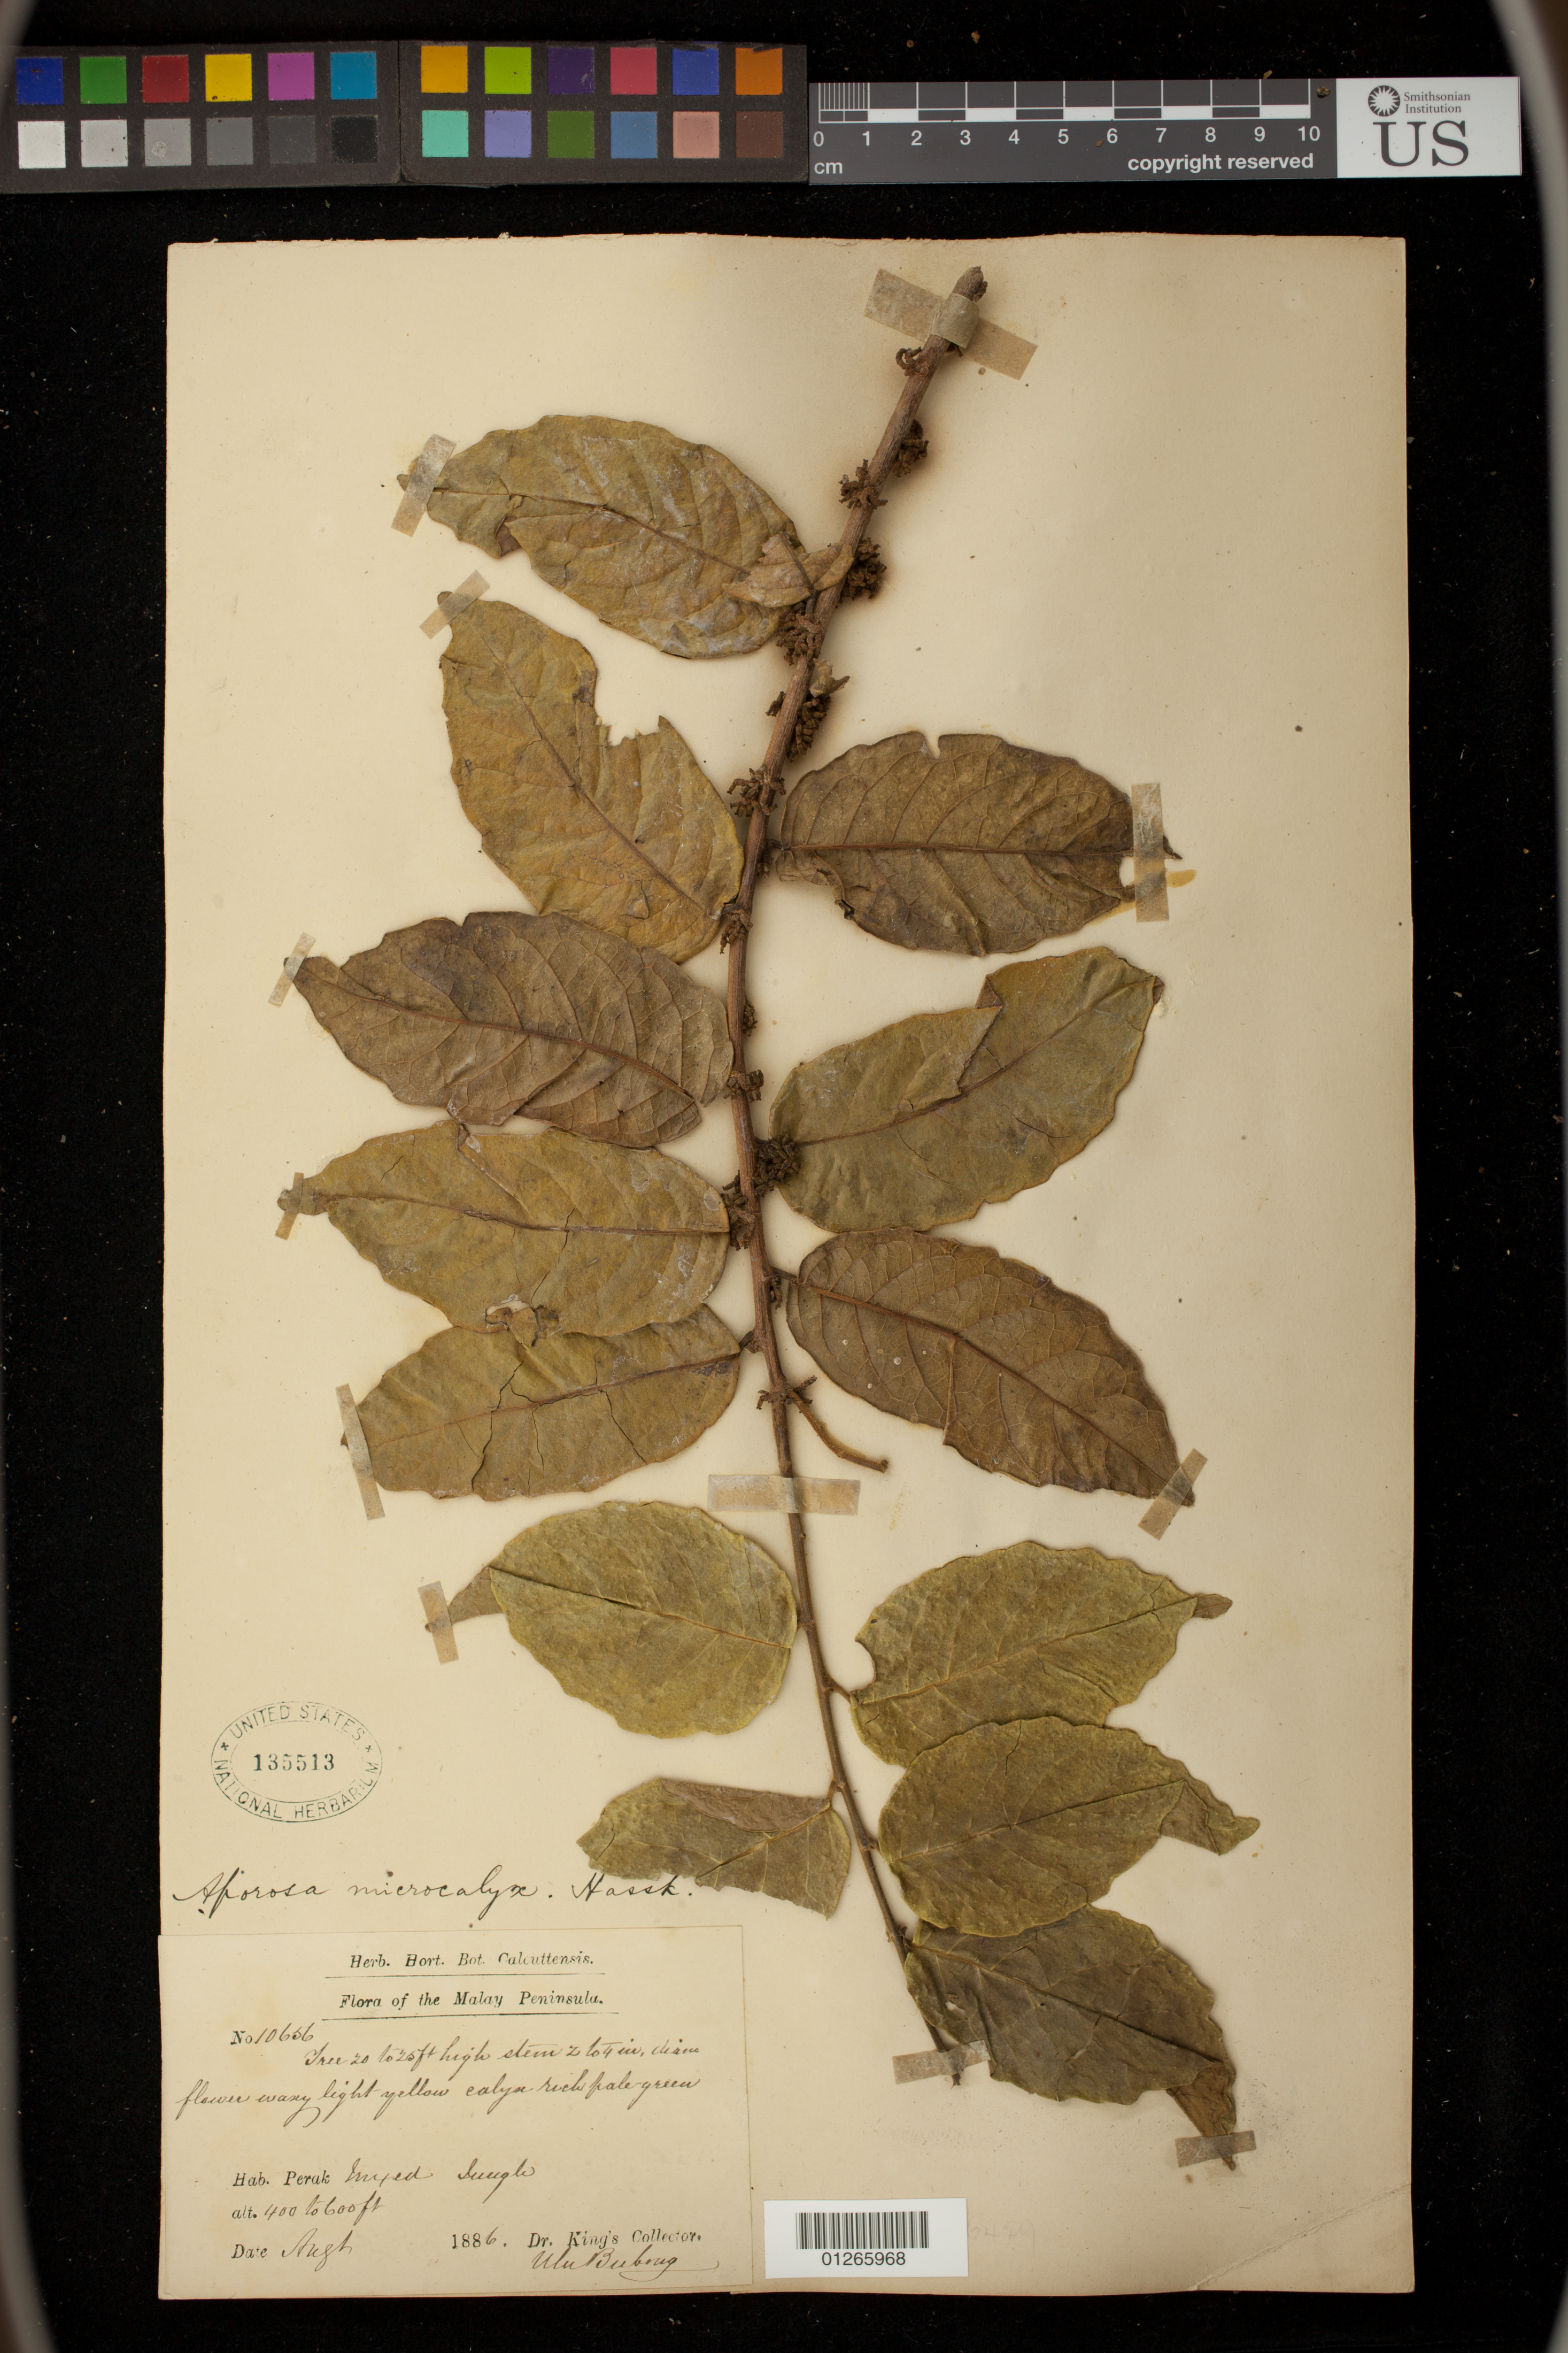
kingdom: Plantae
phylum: Tracheophyta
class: Magnoliopsida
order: Malpighiales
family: Phyllanthaceae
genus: Aporosa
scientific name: Aporosa octandra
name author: (Buch.-Ham. & D. Don) Vickery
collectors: King, --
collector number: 10656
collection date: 1886-08-01/1886-08-31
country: Malaysia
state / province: Perak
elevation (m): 122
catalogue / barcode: US 135513